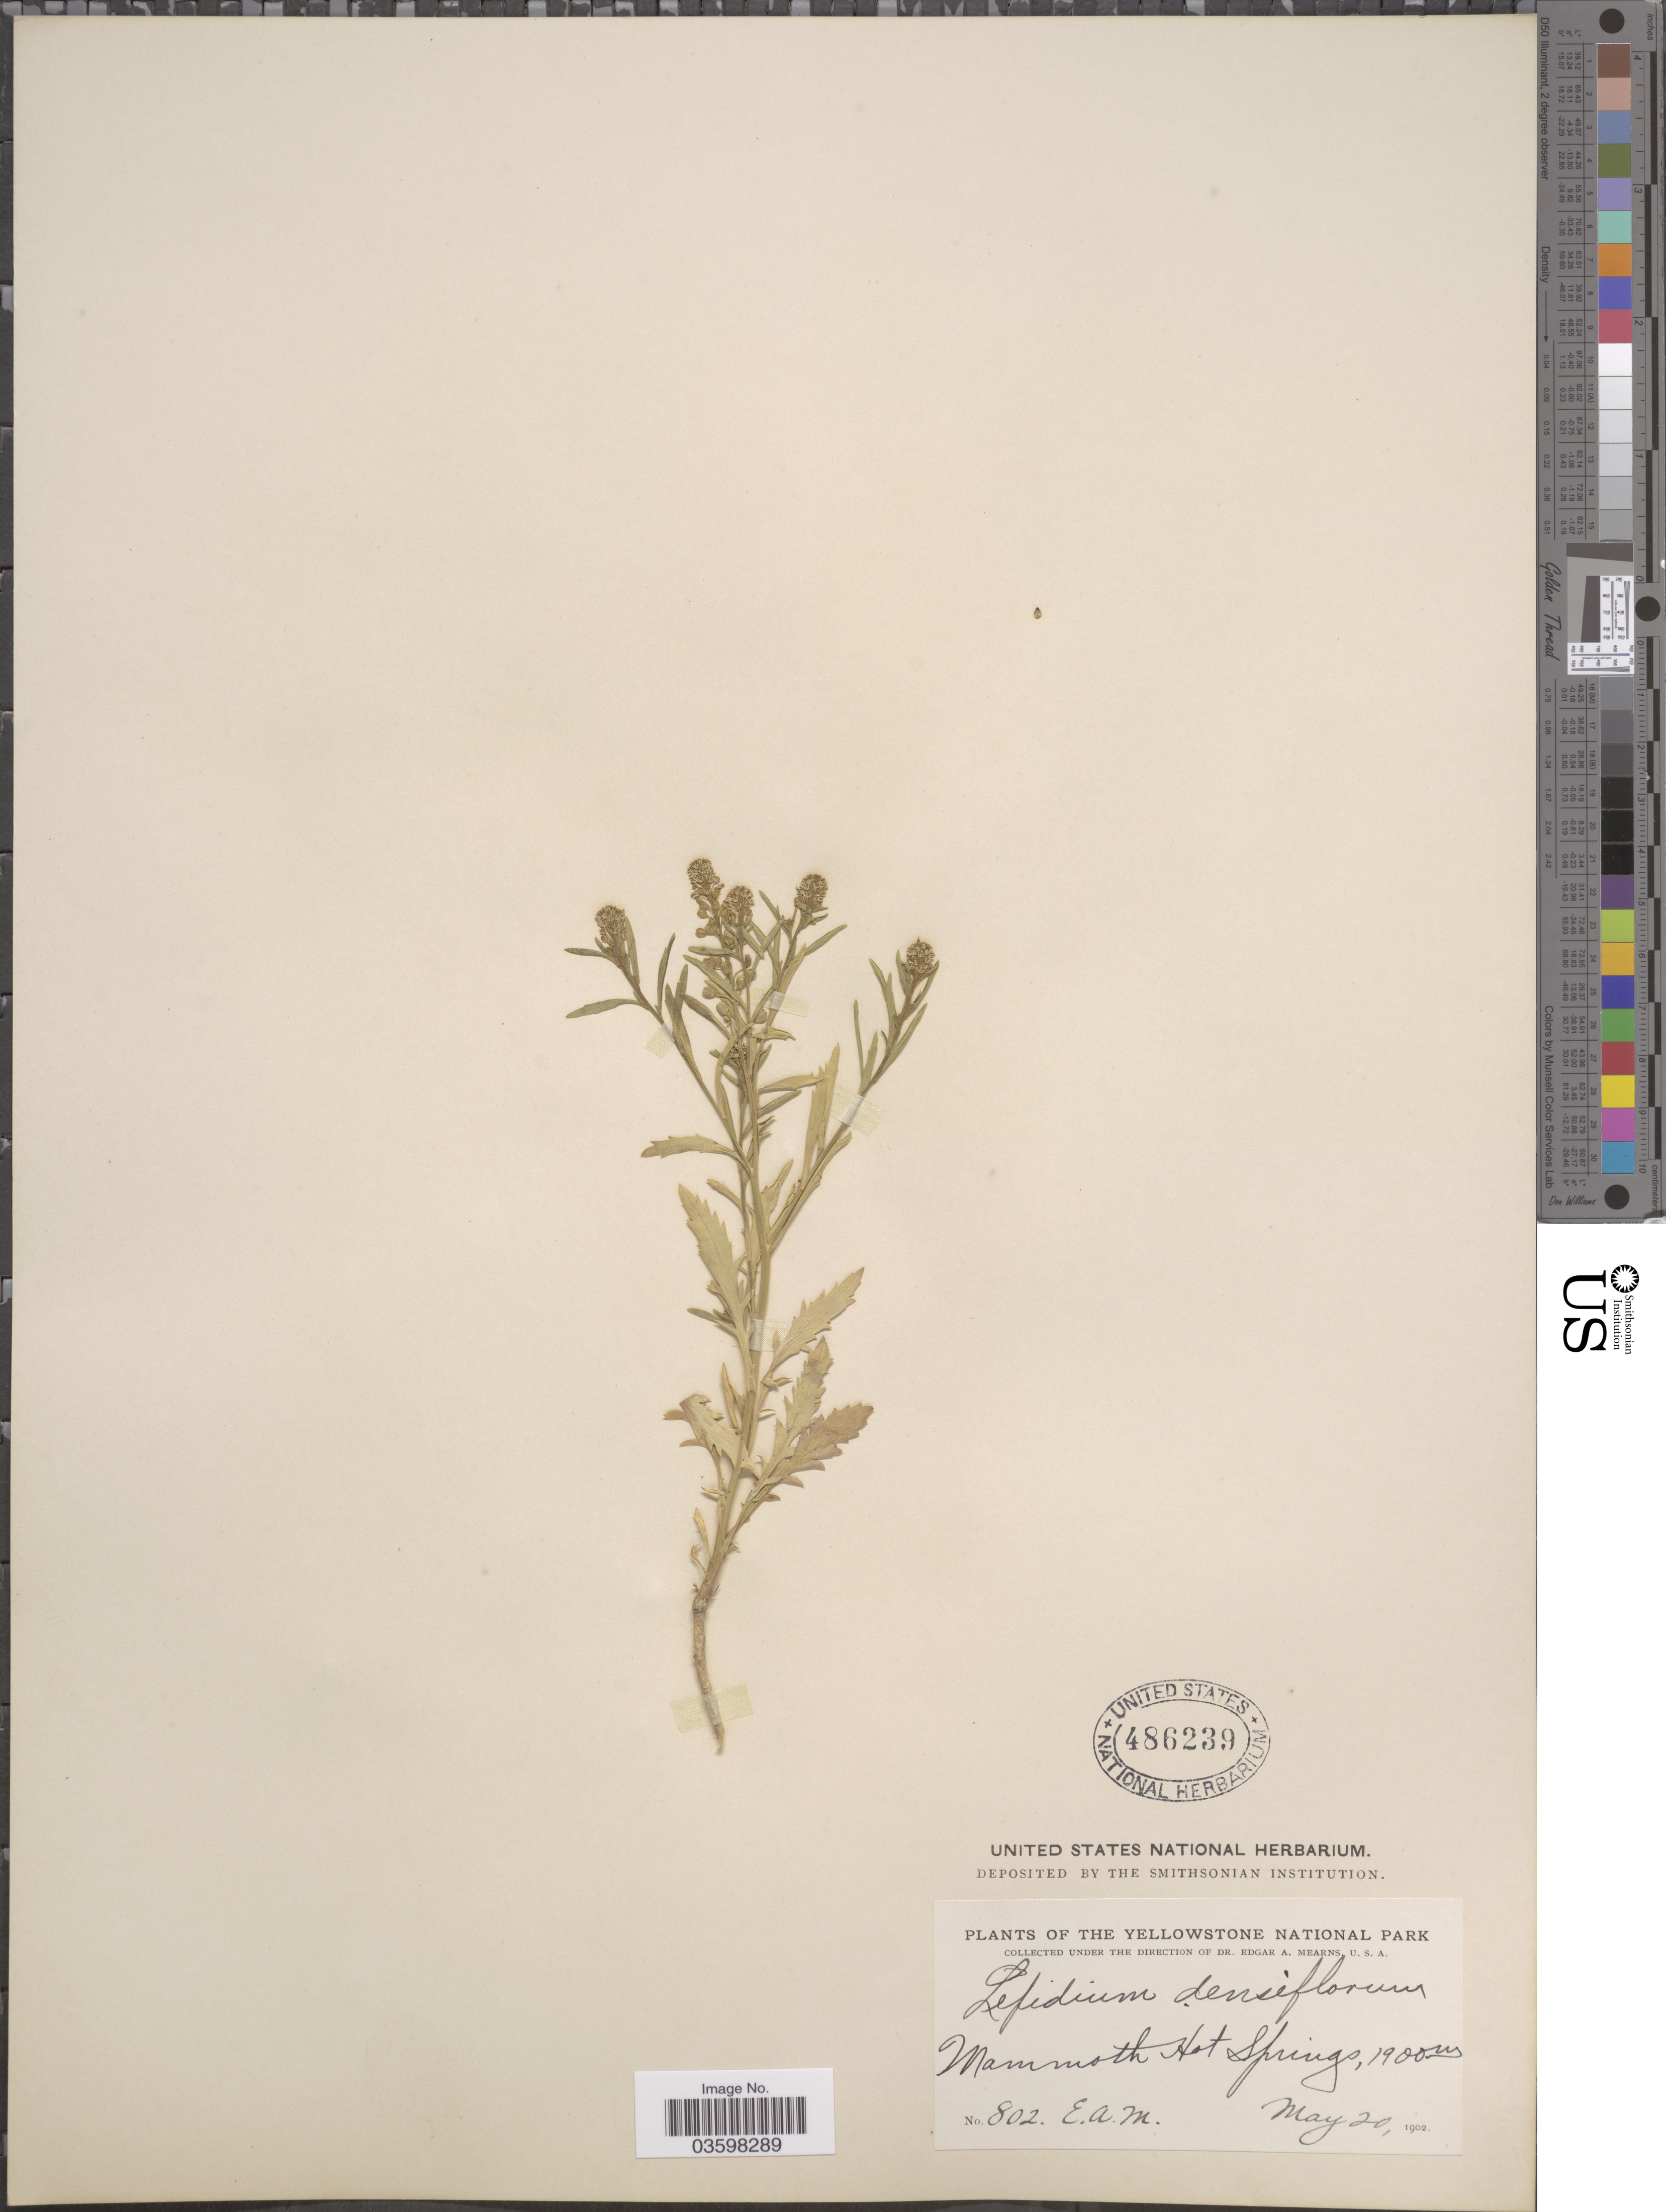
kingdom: Plantae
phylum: Tracheophyta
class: Magnoliopsida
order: Brassicales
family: Brassicaceae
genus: Lepidium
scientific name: Lepidium densiflorum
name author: Schrad.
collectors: E. A. Mearns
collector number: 802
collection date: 1902-05-20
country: United States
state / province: Wyoming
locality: The Yellowstone National Park. Mammoth Hot Springs.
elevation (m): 1900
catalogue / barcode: US 486239